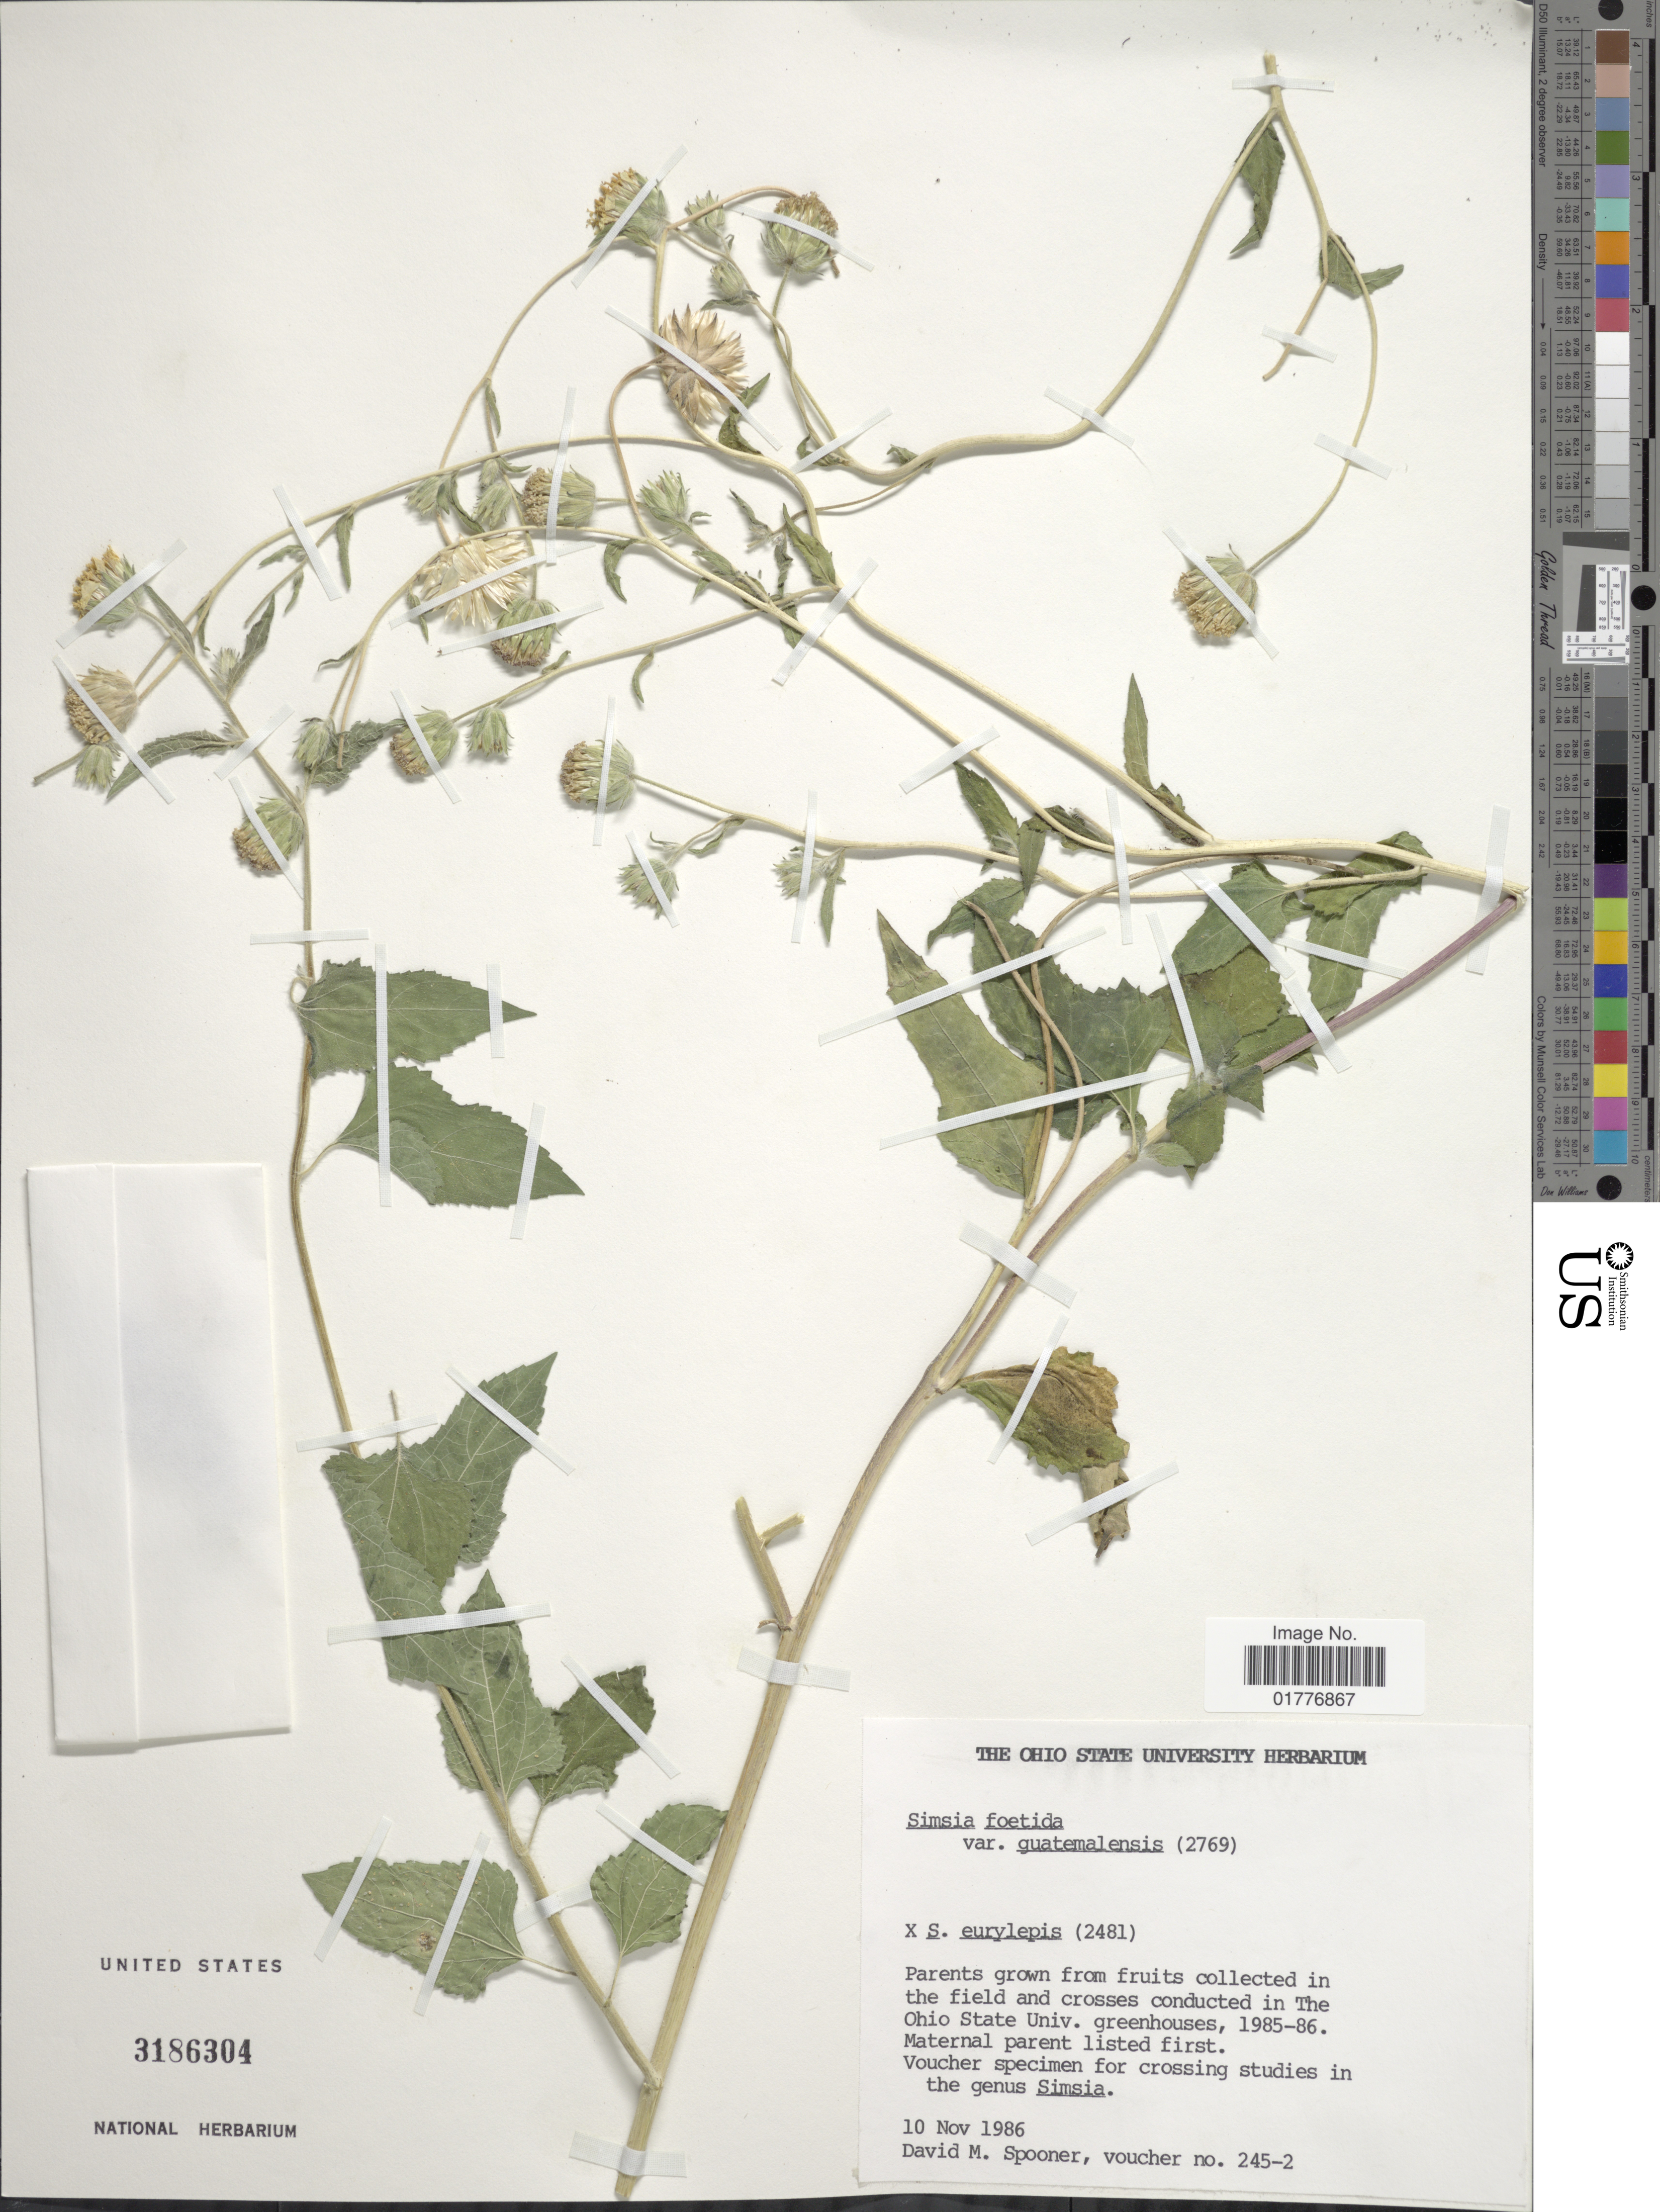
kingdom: Plantae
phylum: Tracheophyta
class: Magnoliopsida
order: Asterales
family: Asteraceae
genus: Simsia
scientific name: Simsia foetida var. foetida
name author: (Cav.) S.F. Blake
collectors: D. Spooner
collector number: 245-2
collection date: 1986-11-10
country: United States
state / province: Ohio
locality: In the field and crosses conducted in the Ohio State Univ. greenhouses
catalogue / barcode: US 3186304